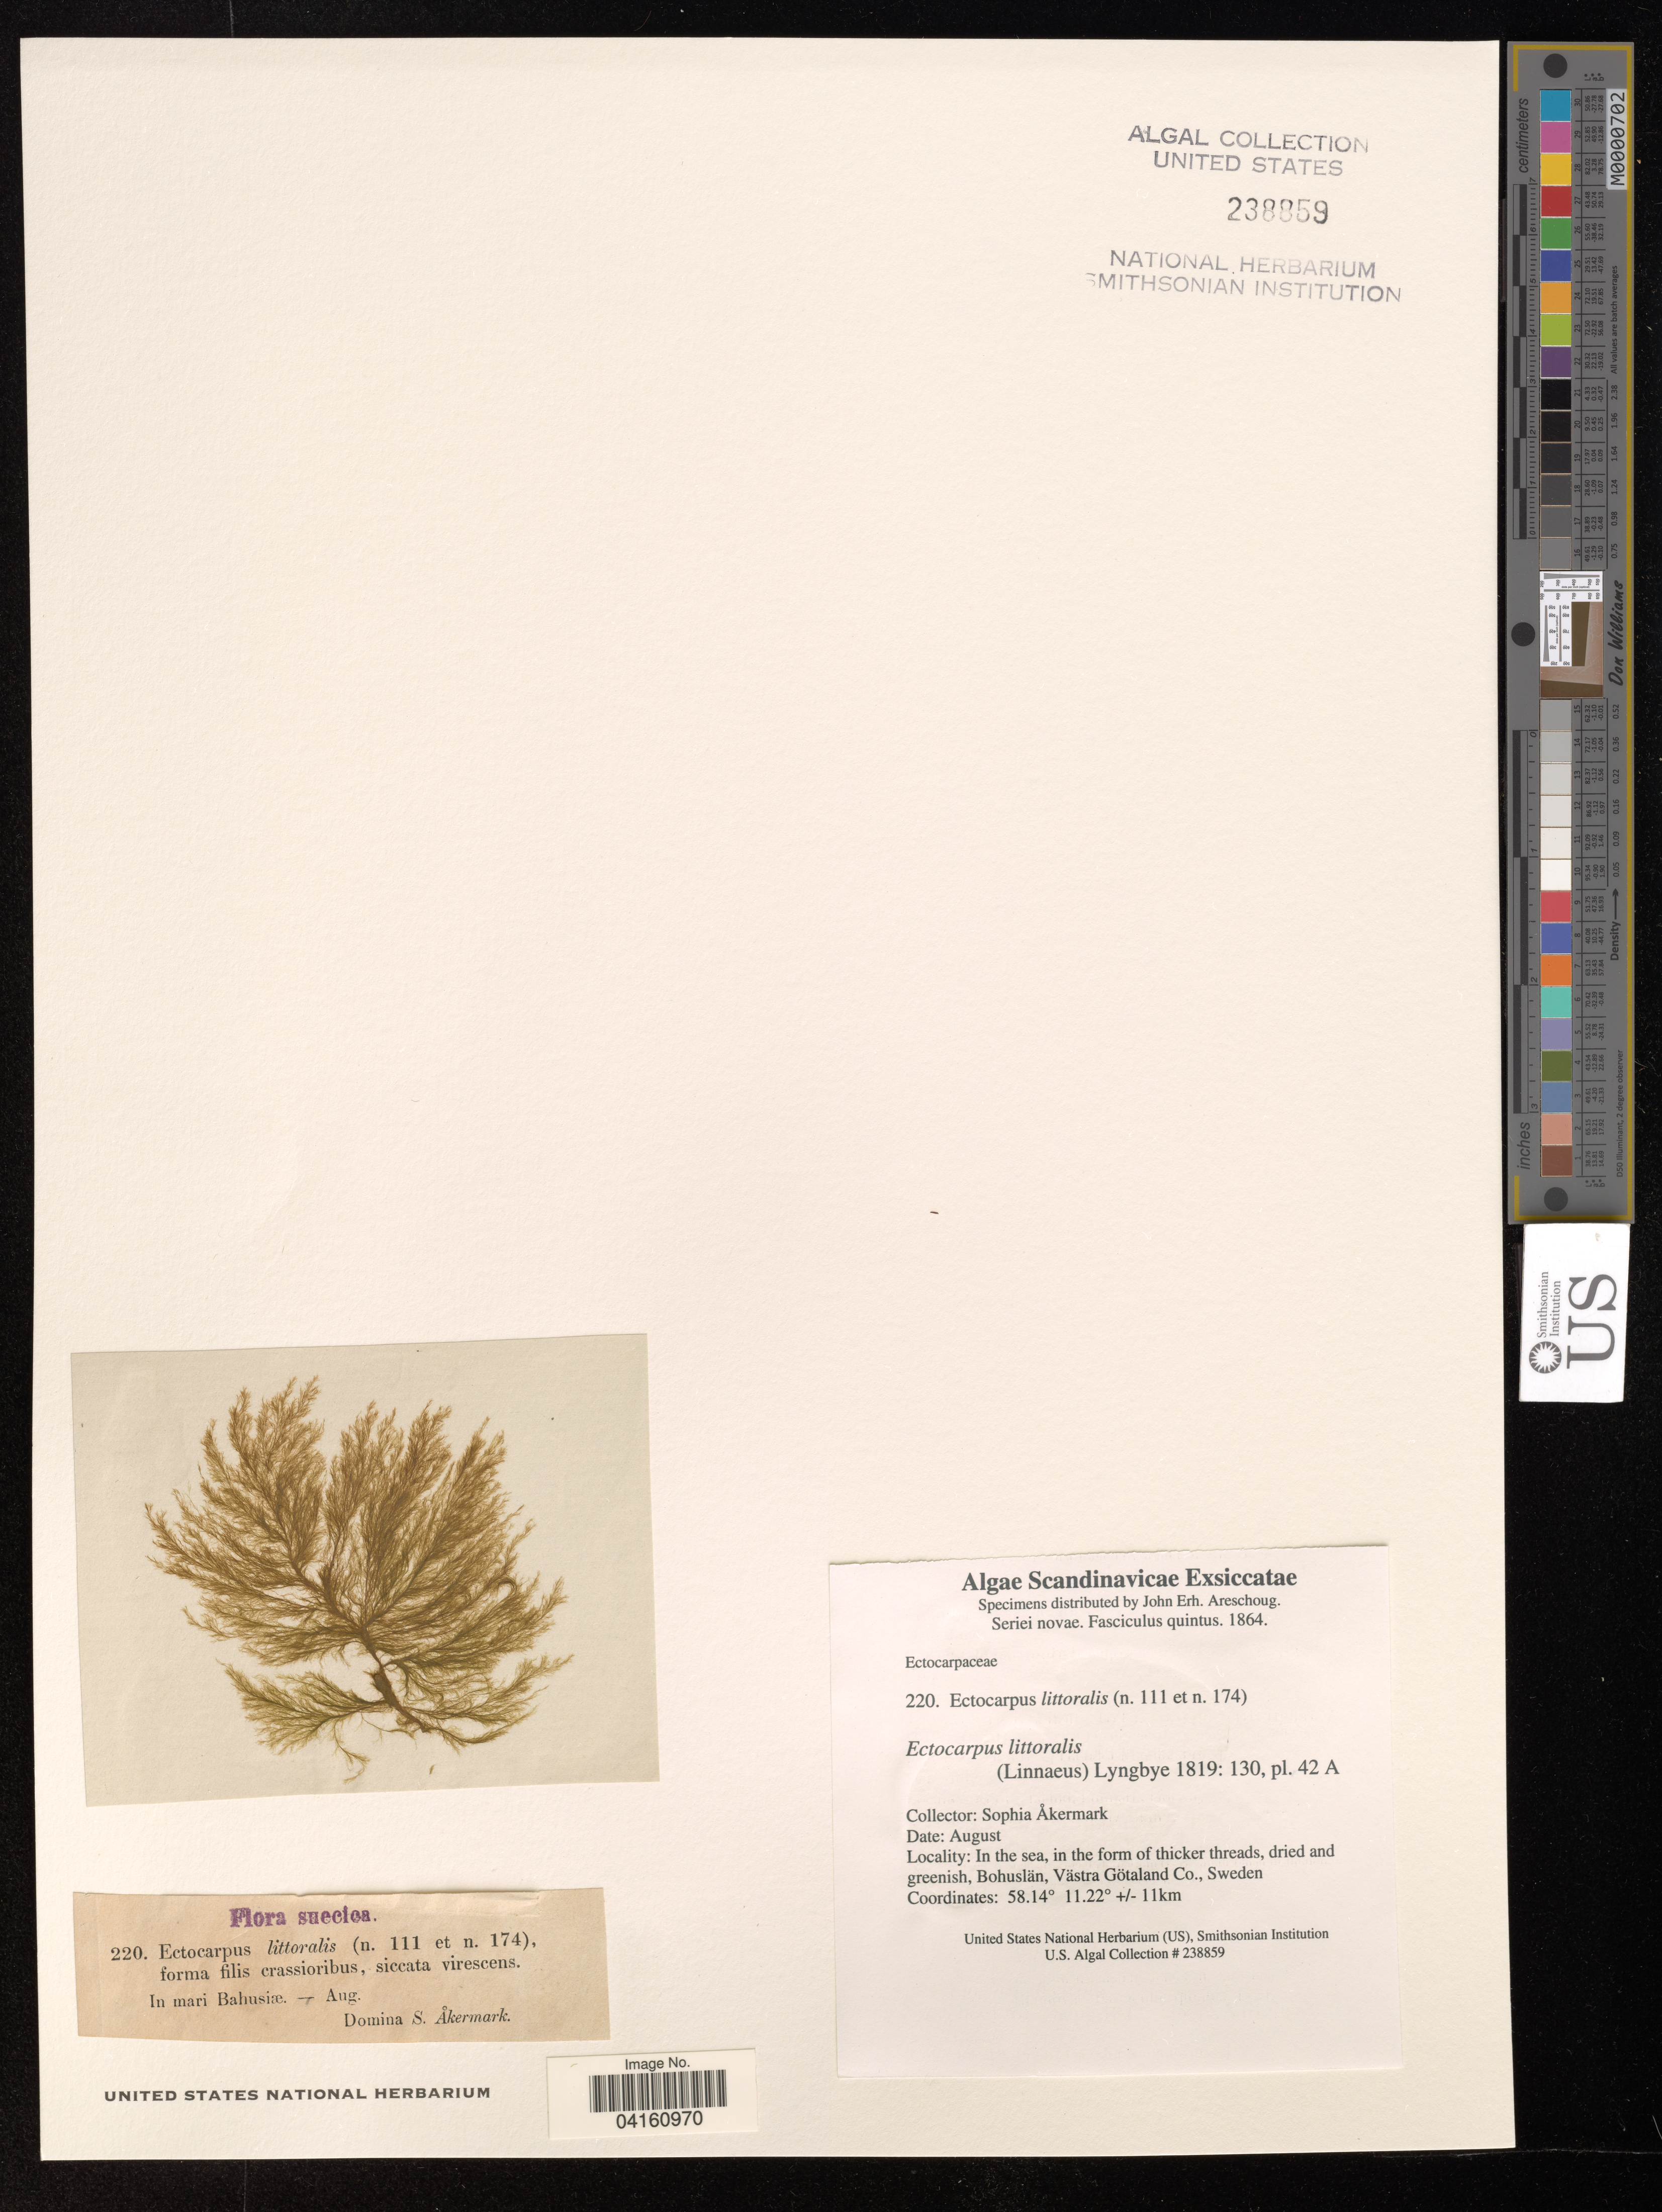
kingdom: Chromista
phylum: Ochrophyta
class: Phaeophyceae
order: Ectocarpales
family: Ectocarpaceae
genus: Ectocarpus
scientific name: Ectocarpus littoralis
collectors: S. Akermark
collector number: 220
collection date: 1864-08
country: Sweden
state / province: Västra Götaland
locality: In sea, in the form of thicker threads, dried and greenish. Bohuslan.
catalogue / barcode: US 238859